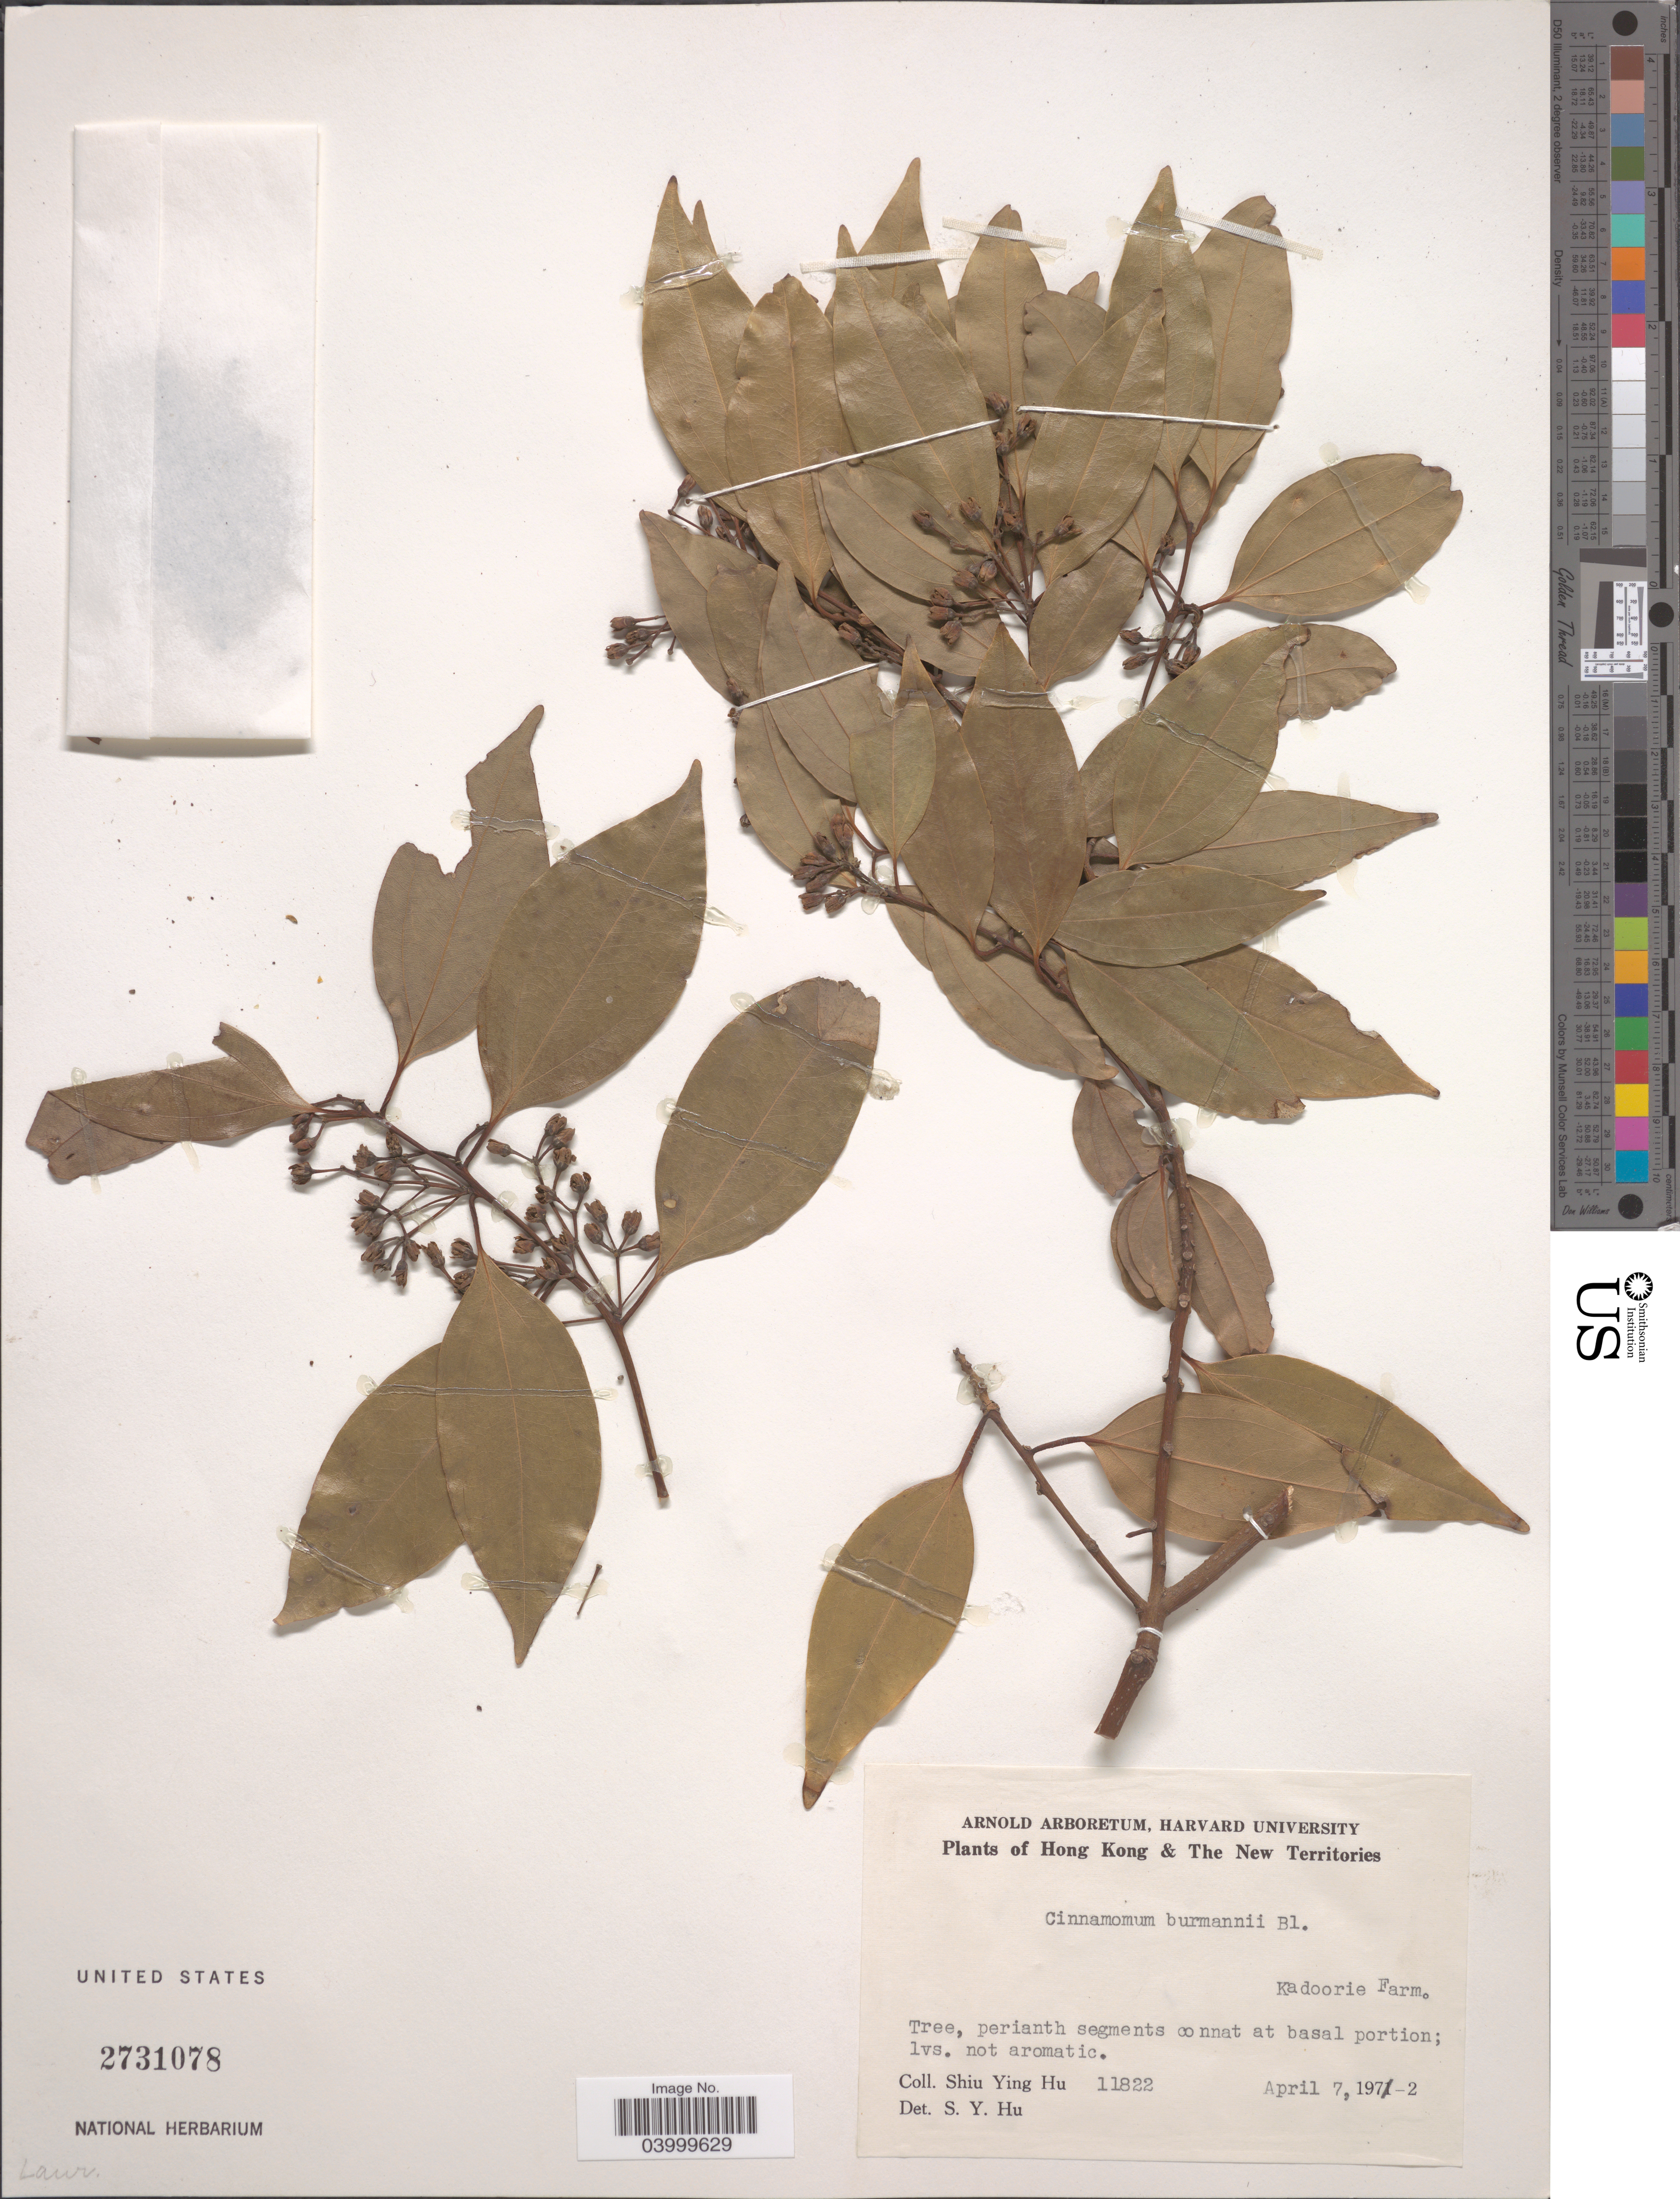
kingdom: Plantae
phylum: Tracheophyta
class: Magnoliopsida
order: Laurales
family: Lauraceae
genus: Cinnamomum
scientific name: Cinnamomum burmannii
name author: (Nees & T. Nees) Blume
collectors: S. Y. Hu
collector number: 11822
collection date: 1972-04-07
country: China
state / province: Hong Kong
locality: The New Territories. Kadoorie Farm.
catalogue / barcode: US 2731078